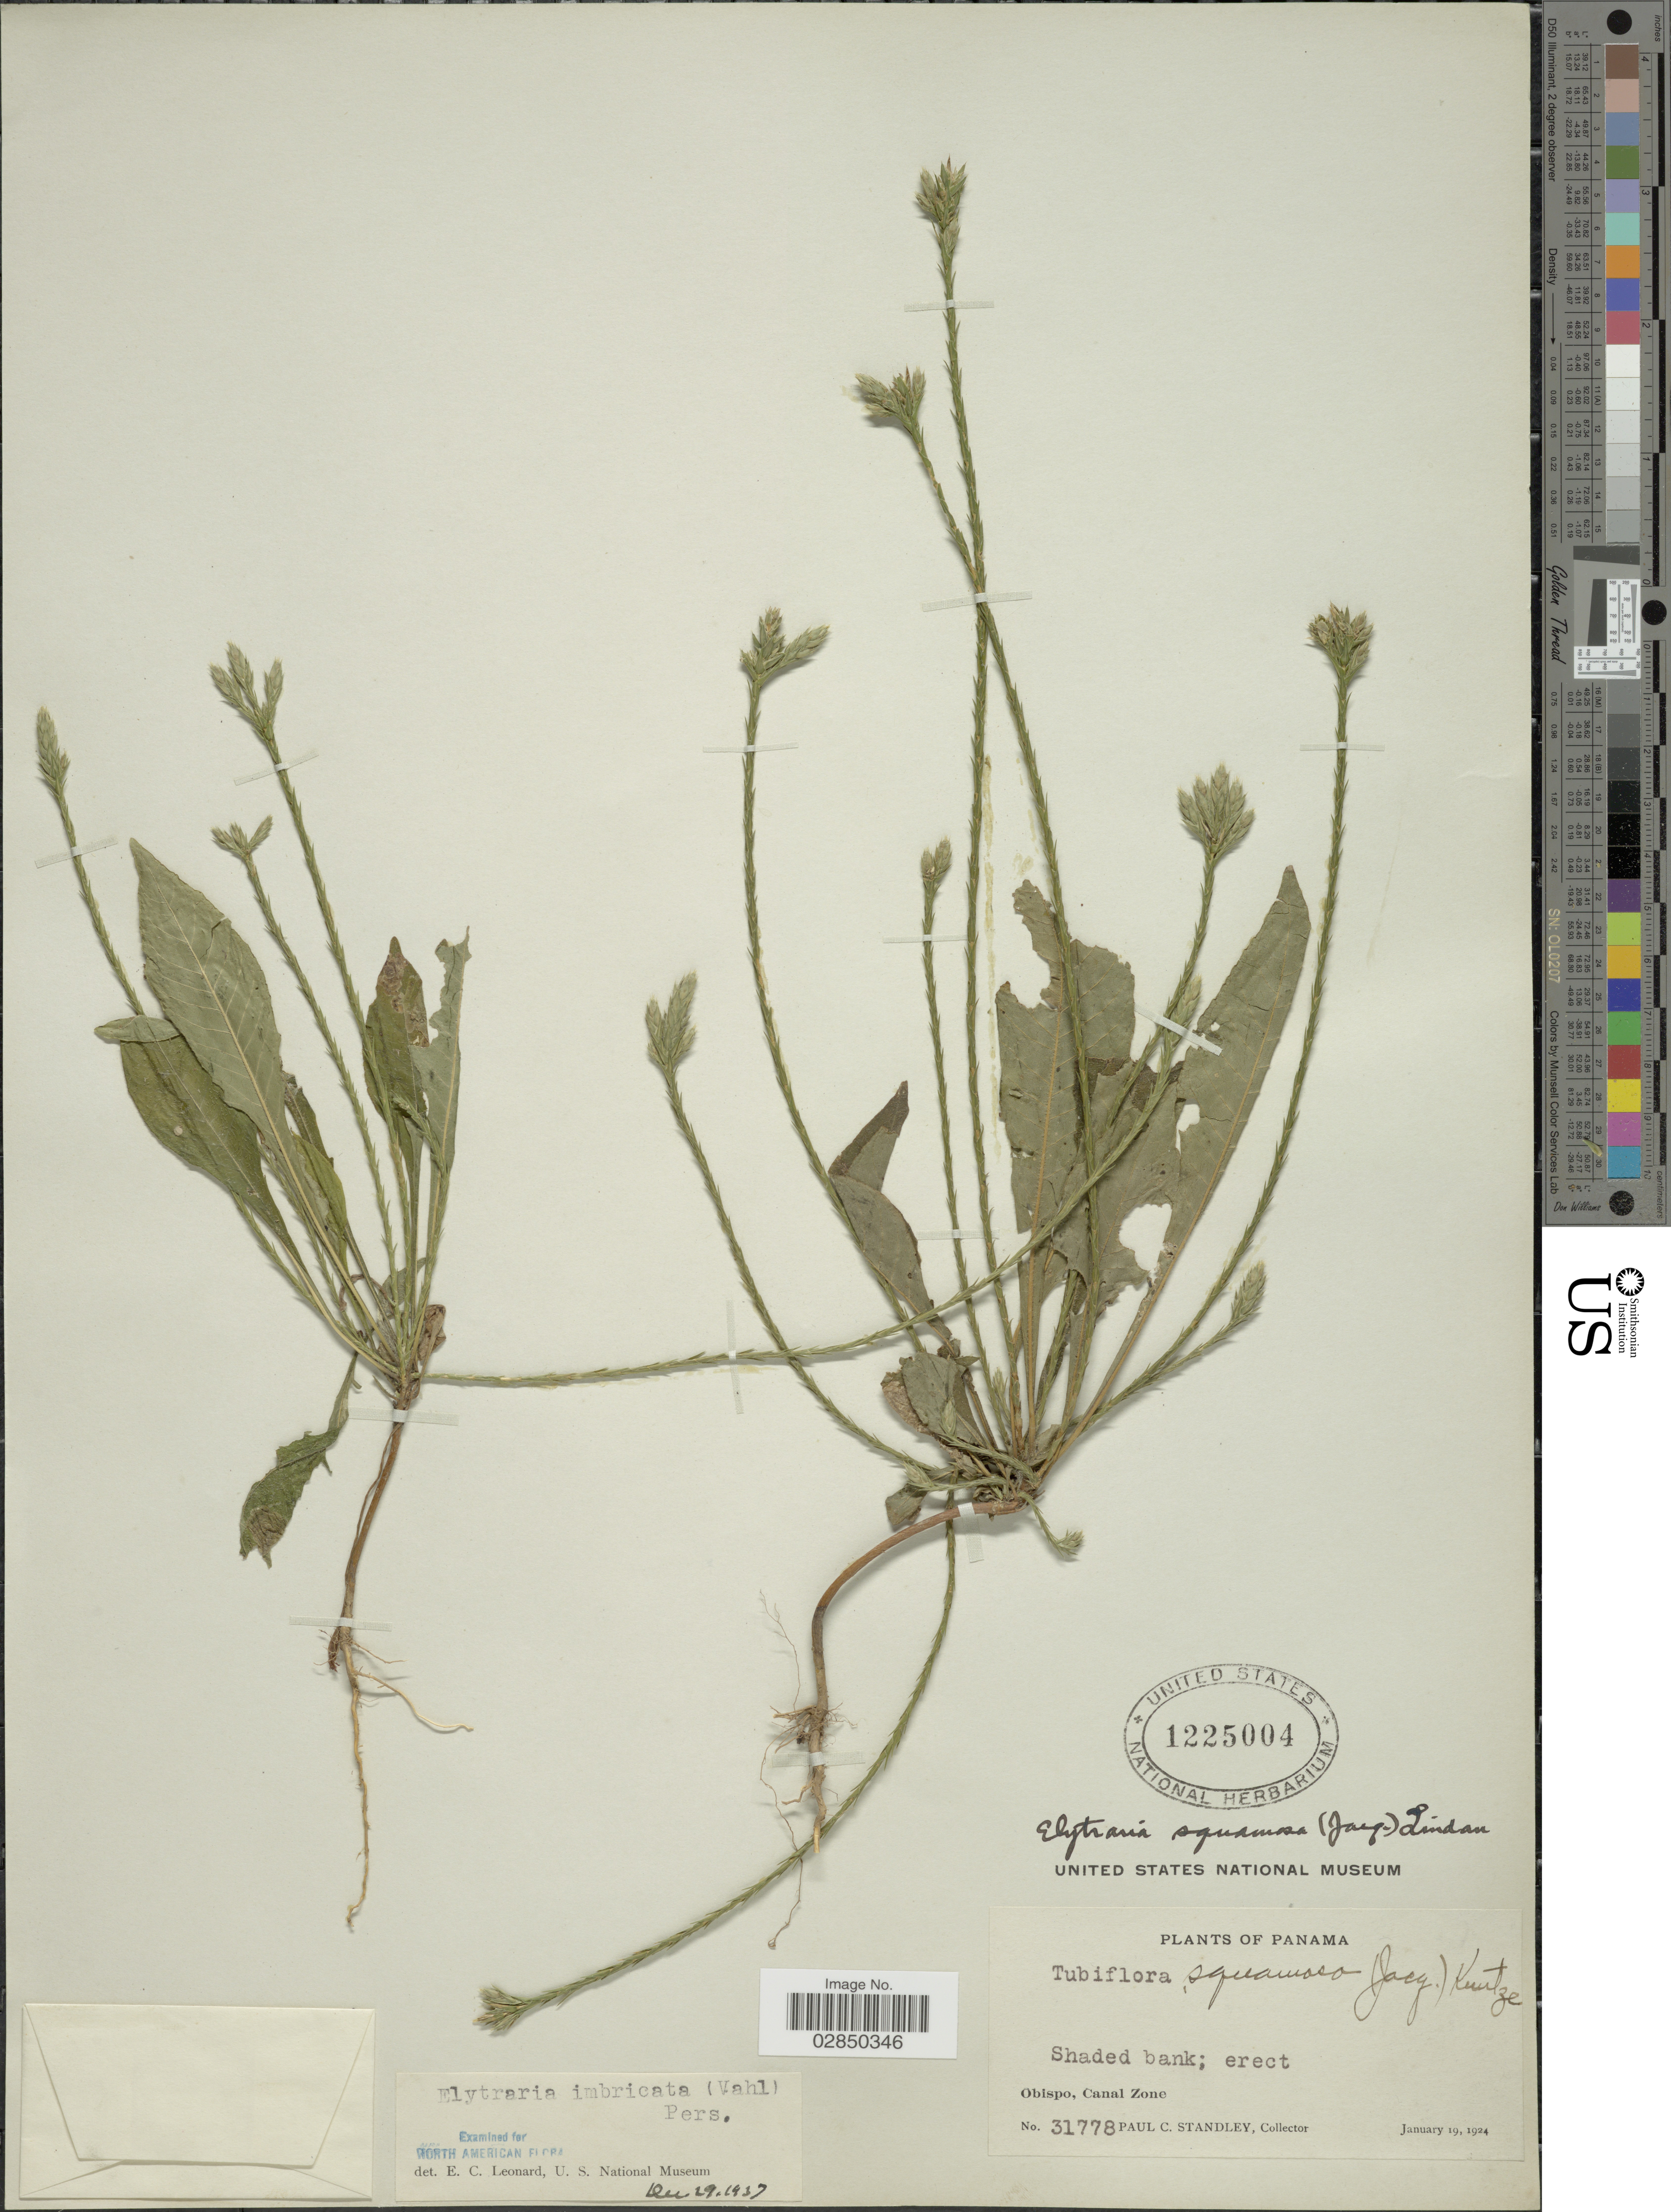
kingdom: Plantae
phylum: Tracheophyta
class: Magnoliopsida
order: Lamiales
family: Acanthaceae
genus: Elytraria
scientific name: Elytraria imbricata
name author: (Vahl) Pers.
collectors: P. C. Standley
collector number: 31778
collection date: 1924-01-19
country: Panama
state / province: Colón / Panamá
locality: Obispo, Canal Zone.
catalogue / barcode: US 1225004